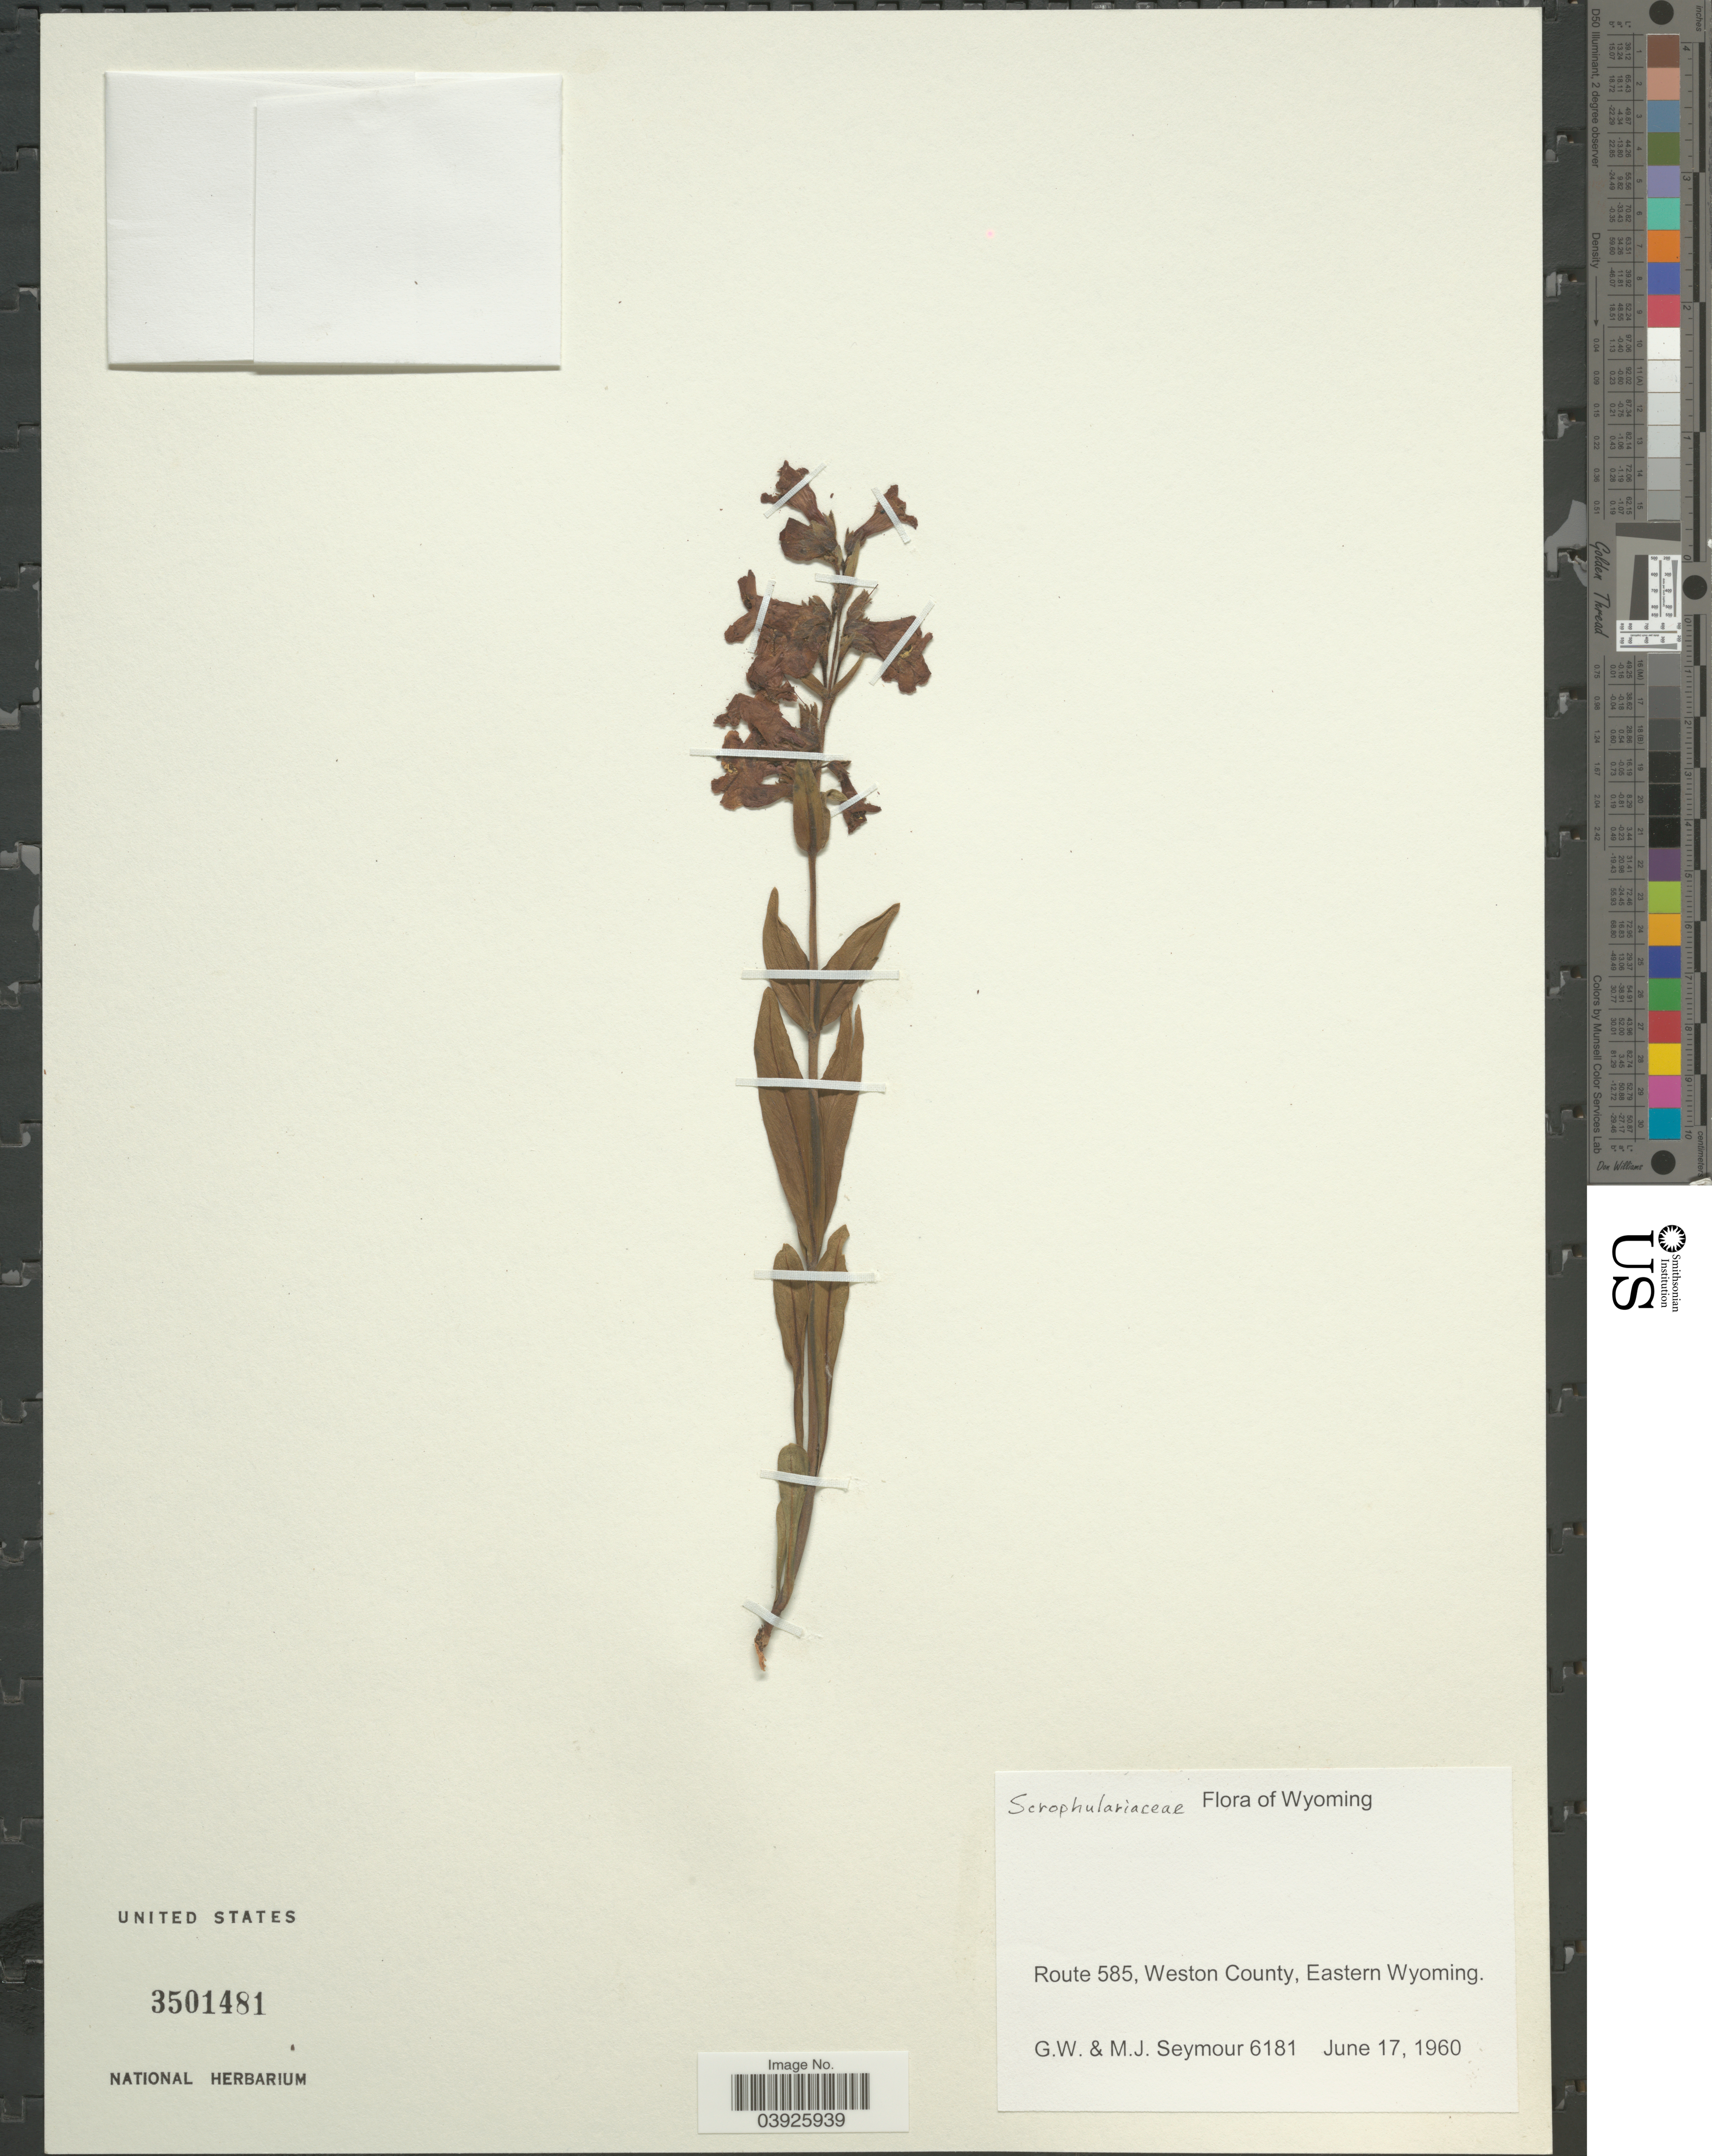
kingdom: Plantae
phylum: Tracheophyta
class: Magnoliopsida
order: Lamiales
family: Scrophulariaceae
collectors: G. Seymour & M. Seymour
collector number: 6181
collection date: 1960-06-17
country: United States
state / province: Wyoming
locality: Route 585, Weston County, Eastern Wyoming.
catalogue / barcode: US 3501481